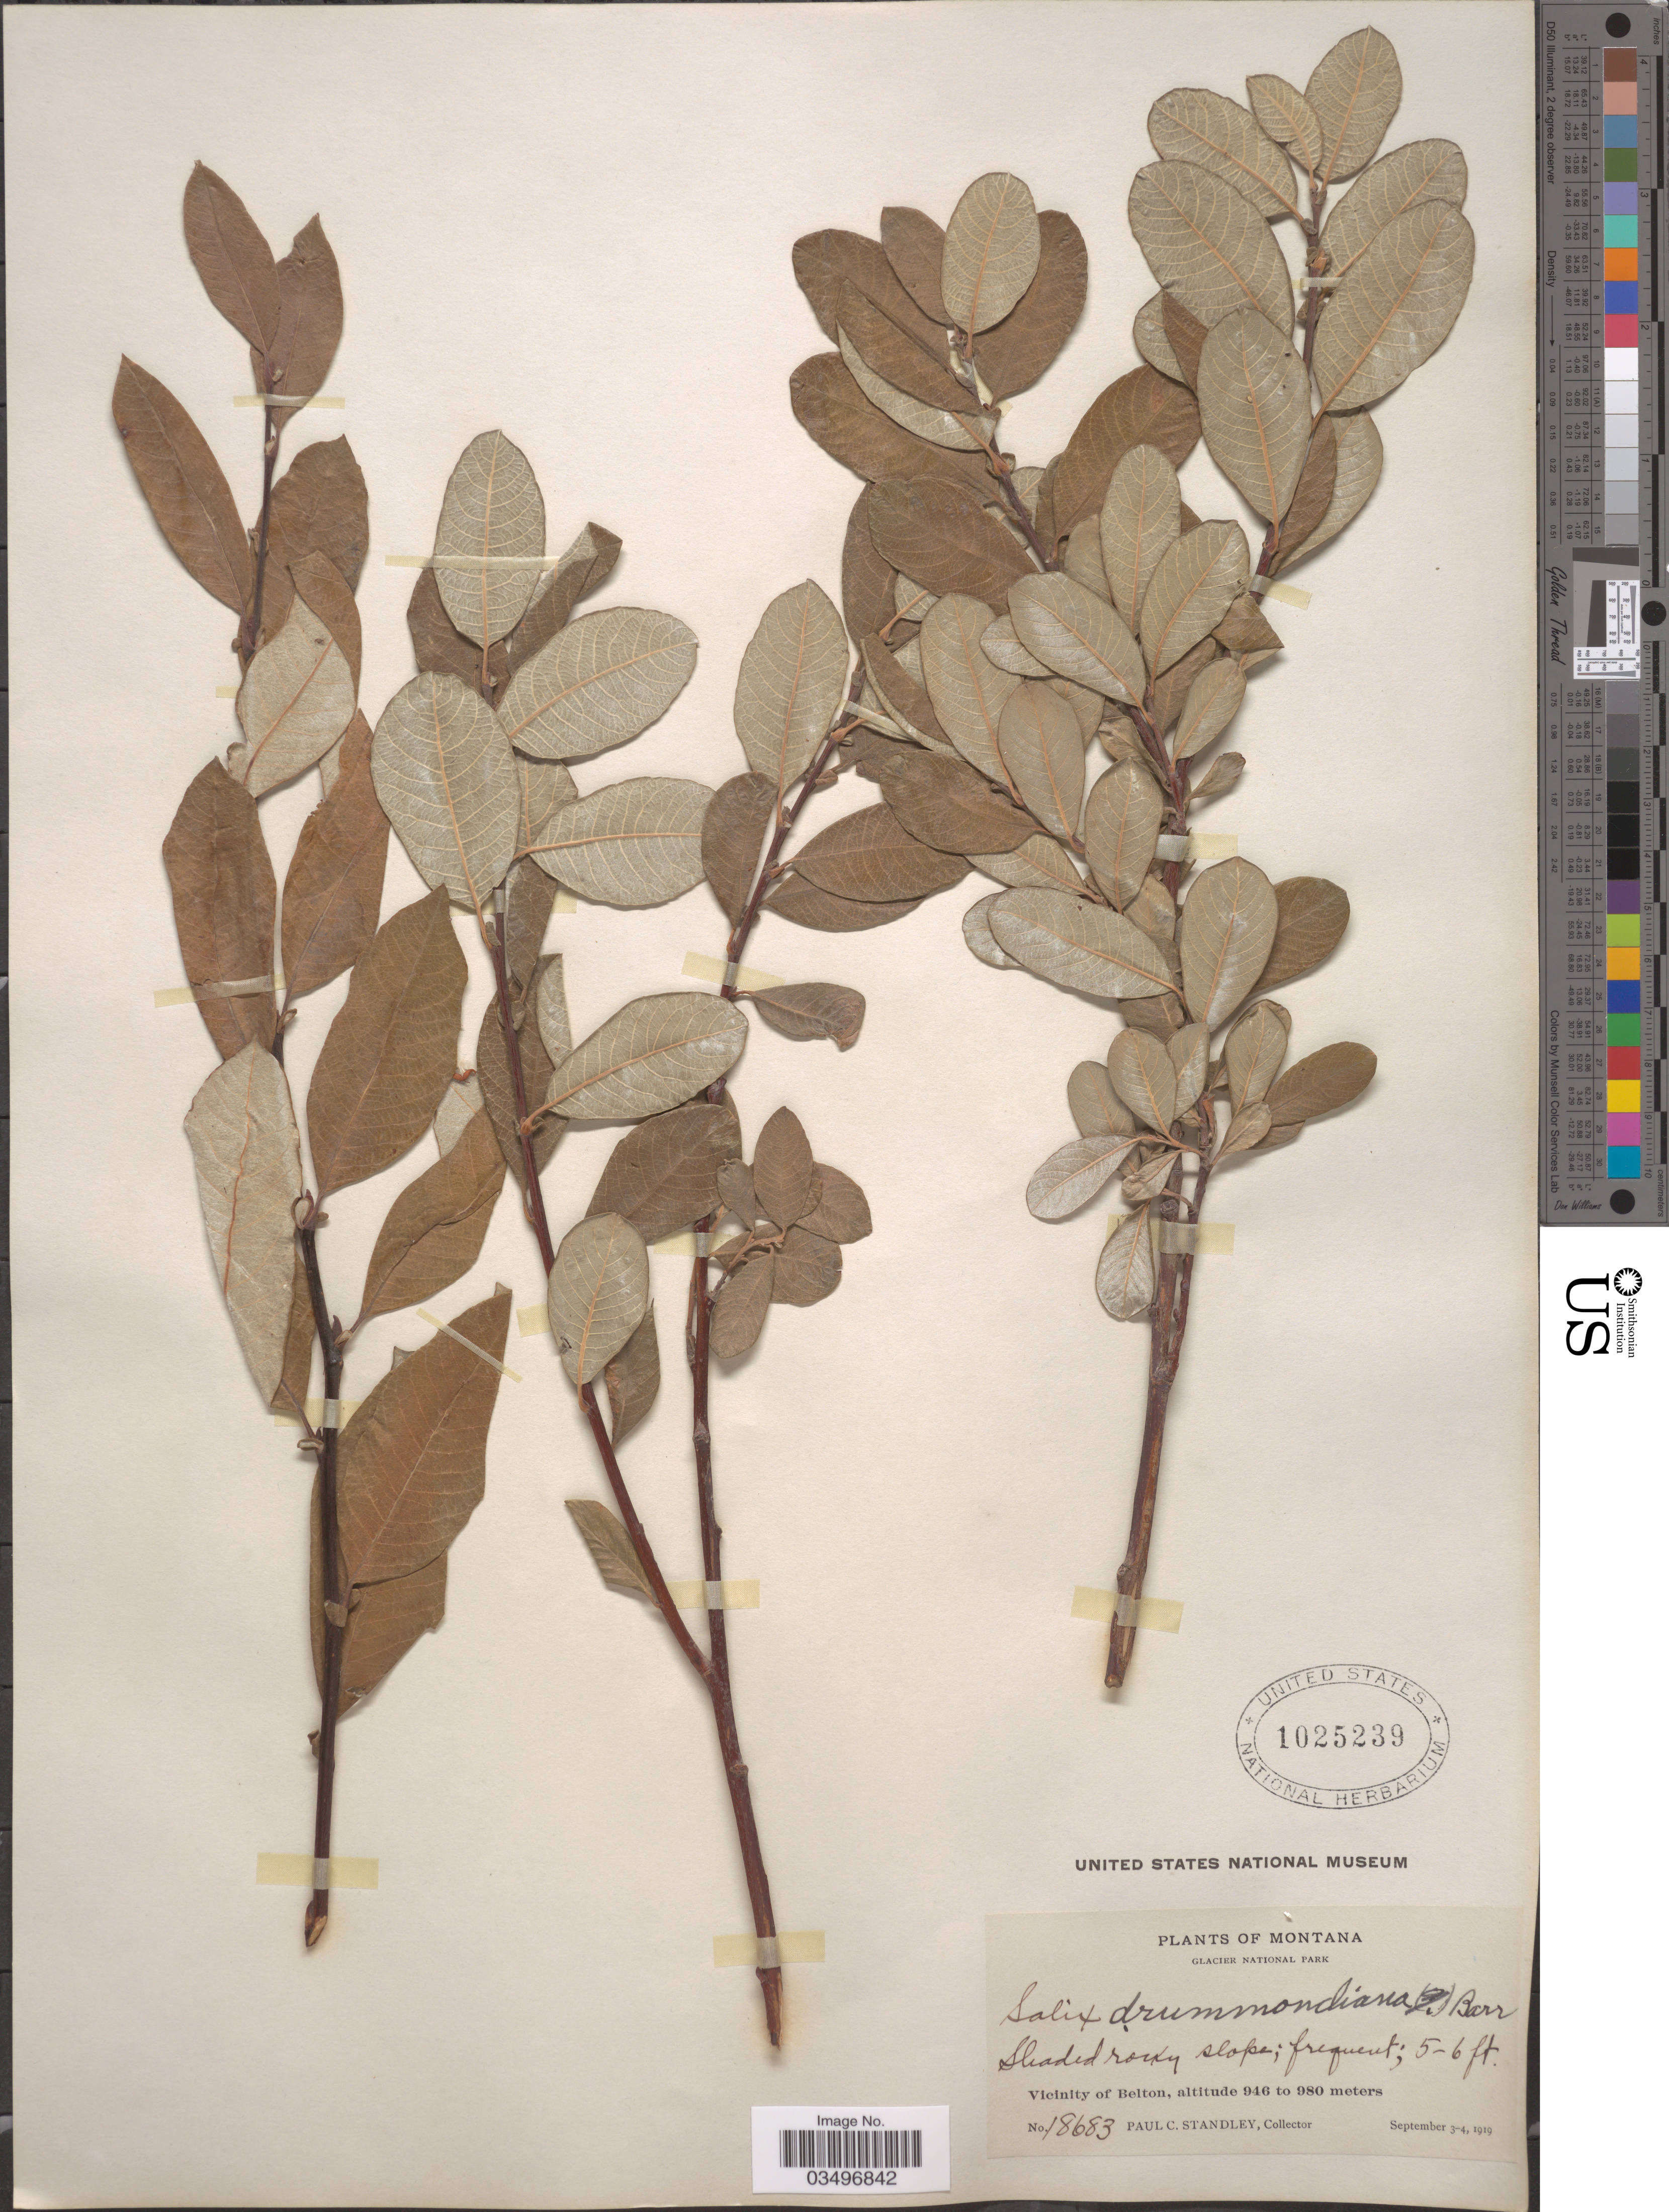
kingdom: Plantae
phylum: Tracheophyta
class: Magnoliopsida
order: Malpighiales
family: Salicaceae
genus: Salix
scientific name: Salix drummondiana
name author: Barratt ex Hook.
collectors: P. C. Standley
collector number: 18683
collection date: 1919-09-03/1919-09-04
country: United States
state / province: Montana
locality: Glacier National Park. Vicinity of Belton.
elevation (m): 946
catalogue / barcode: US 1025239